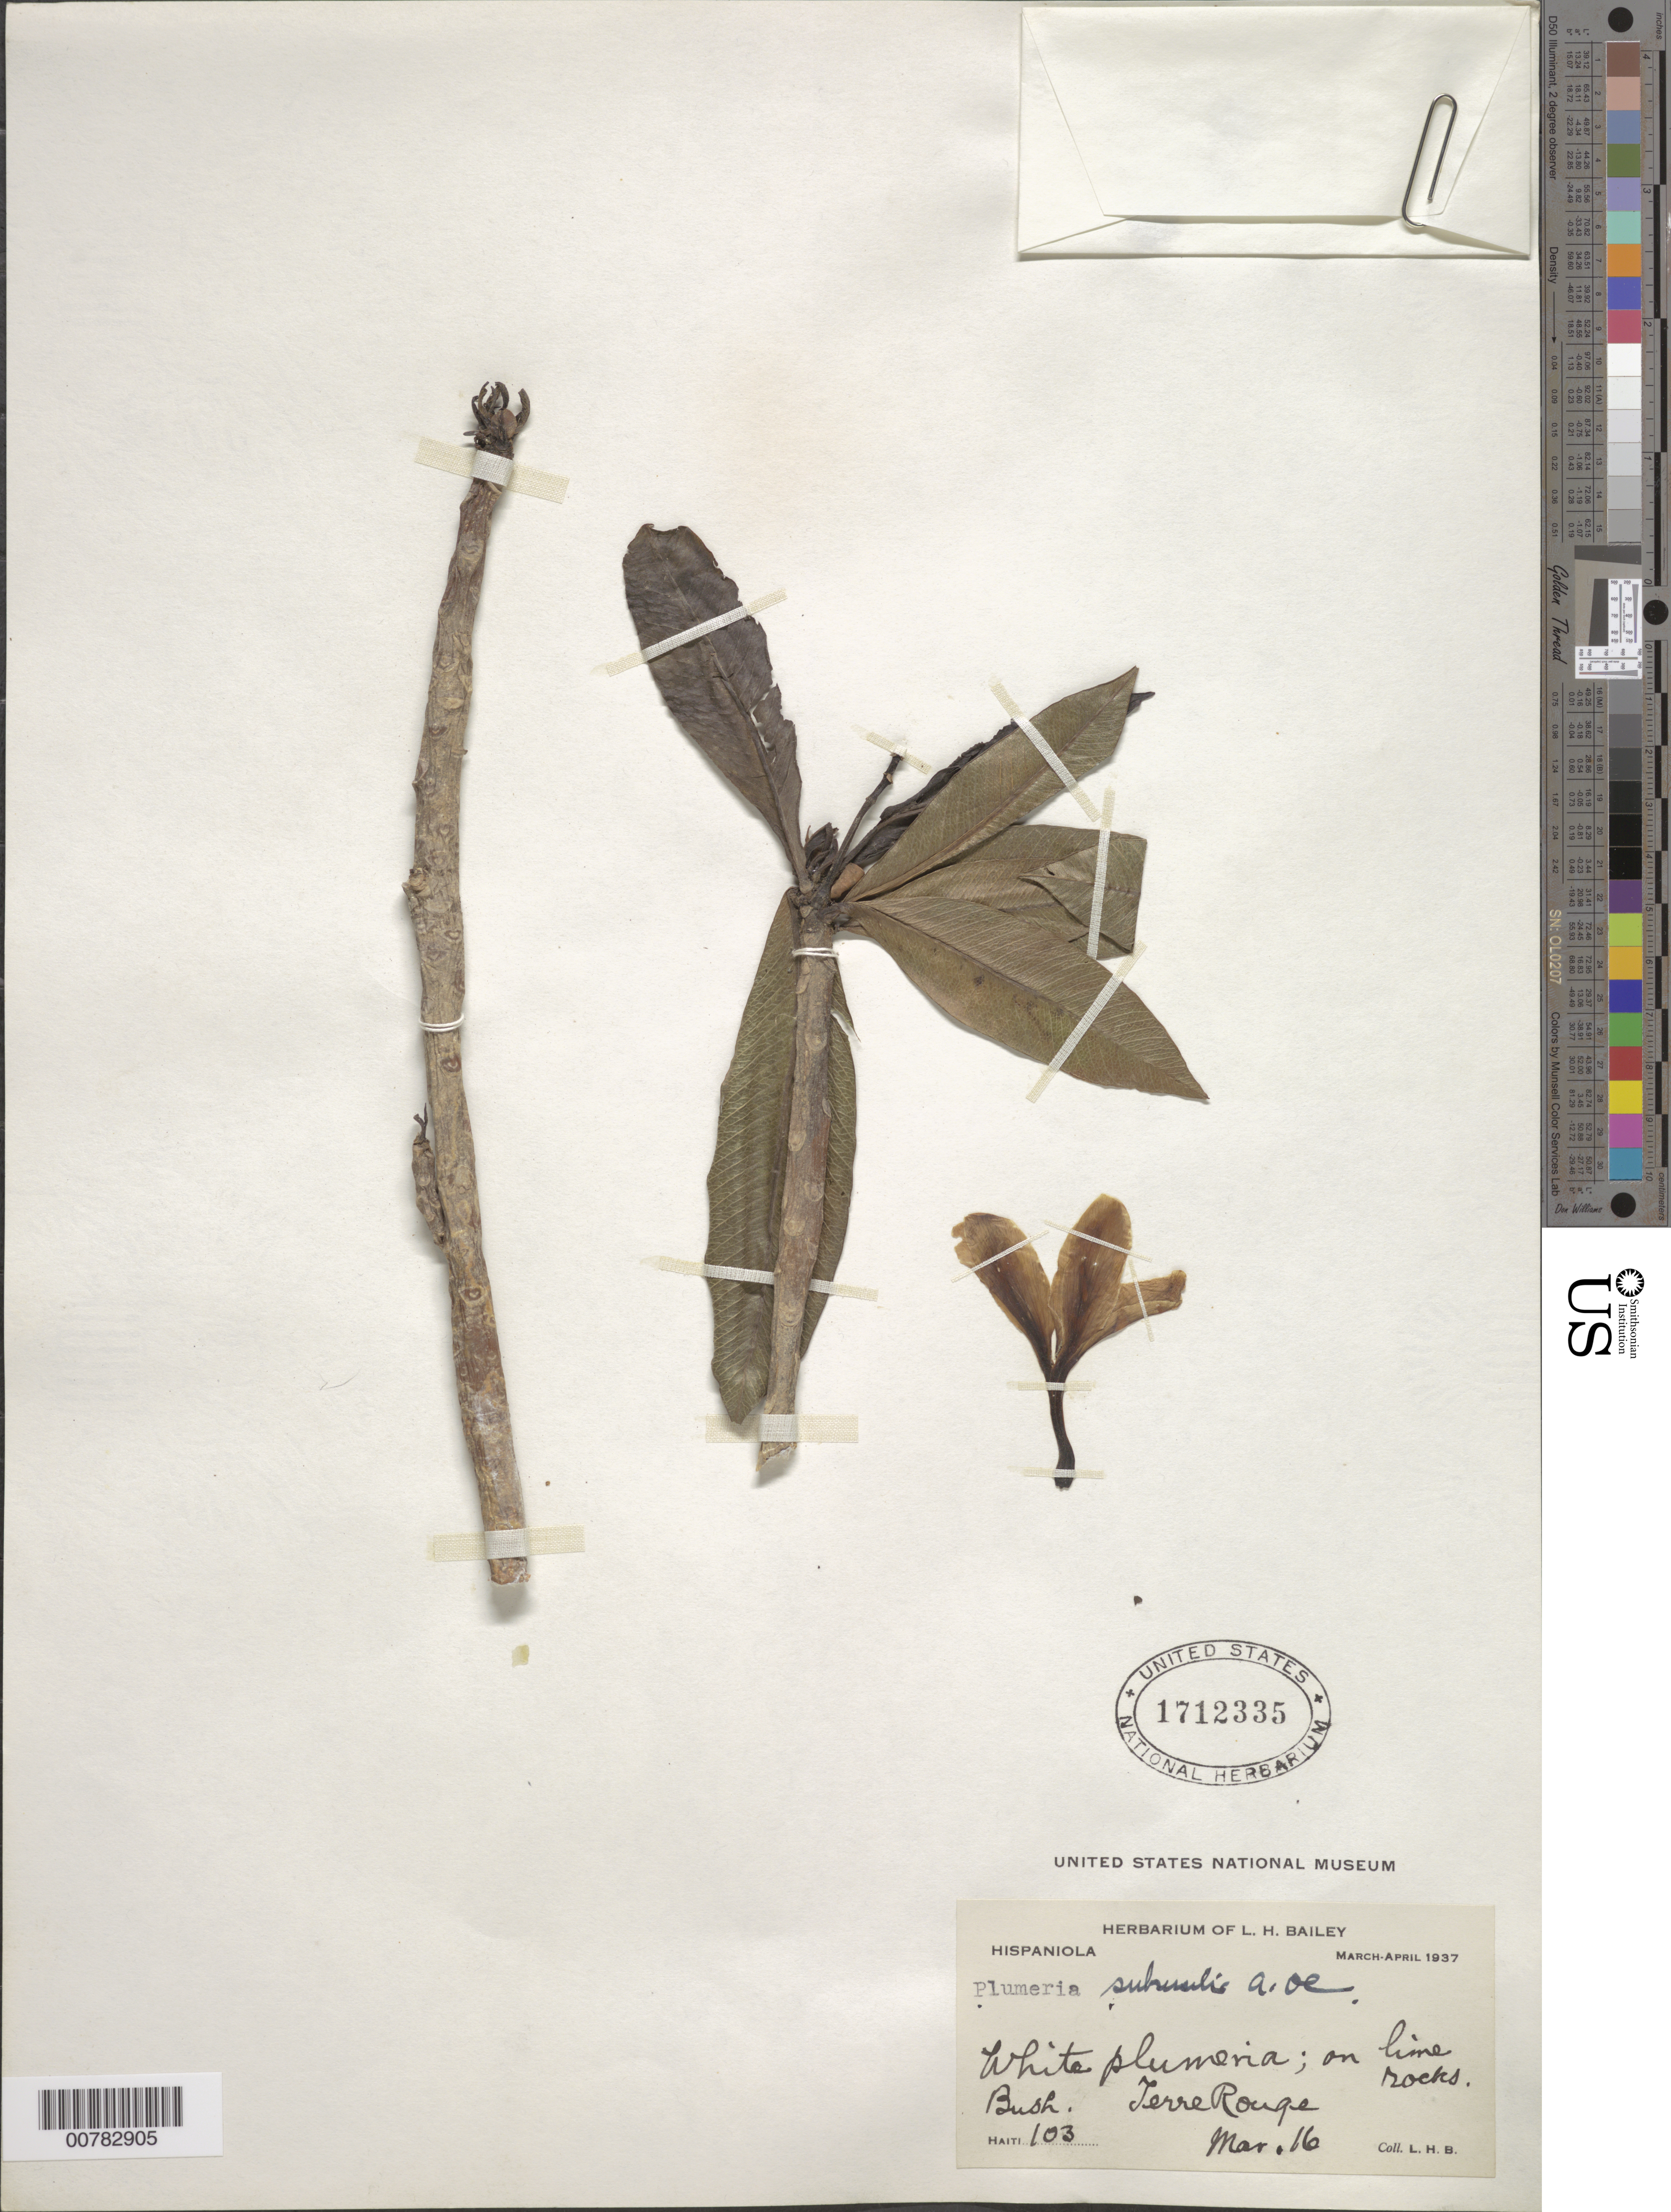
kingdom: Plantae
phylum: Tracheophyta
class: Magnoliopsida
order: Gentianales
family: Apocynaceae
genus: Plumeria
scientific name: Plumeria subsessilis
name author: A. DC.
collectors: L. H. Bailey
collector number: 103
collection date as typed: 16 Mar 1937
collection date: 1937-03-16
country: Haiti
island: Hispaniola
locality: Terre Rouge.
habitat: On lime rocks.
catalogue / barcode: US 1712335